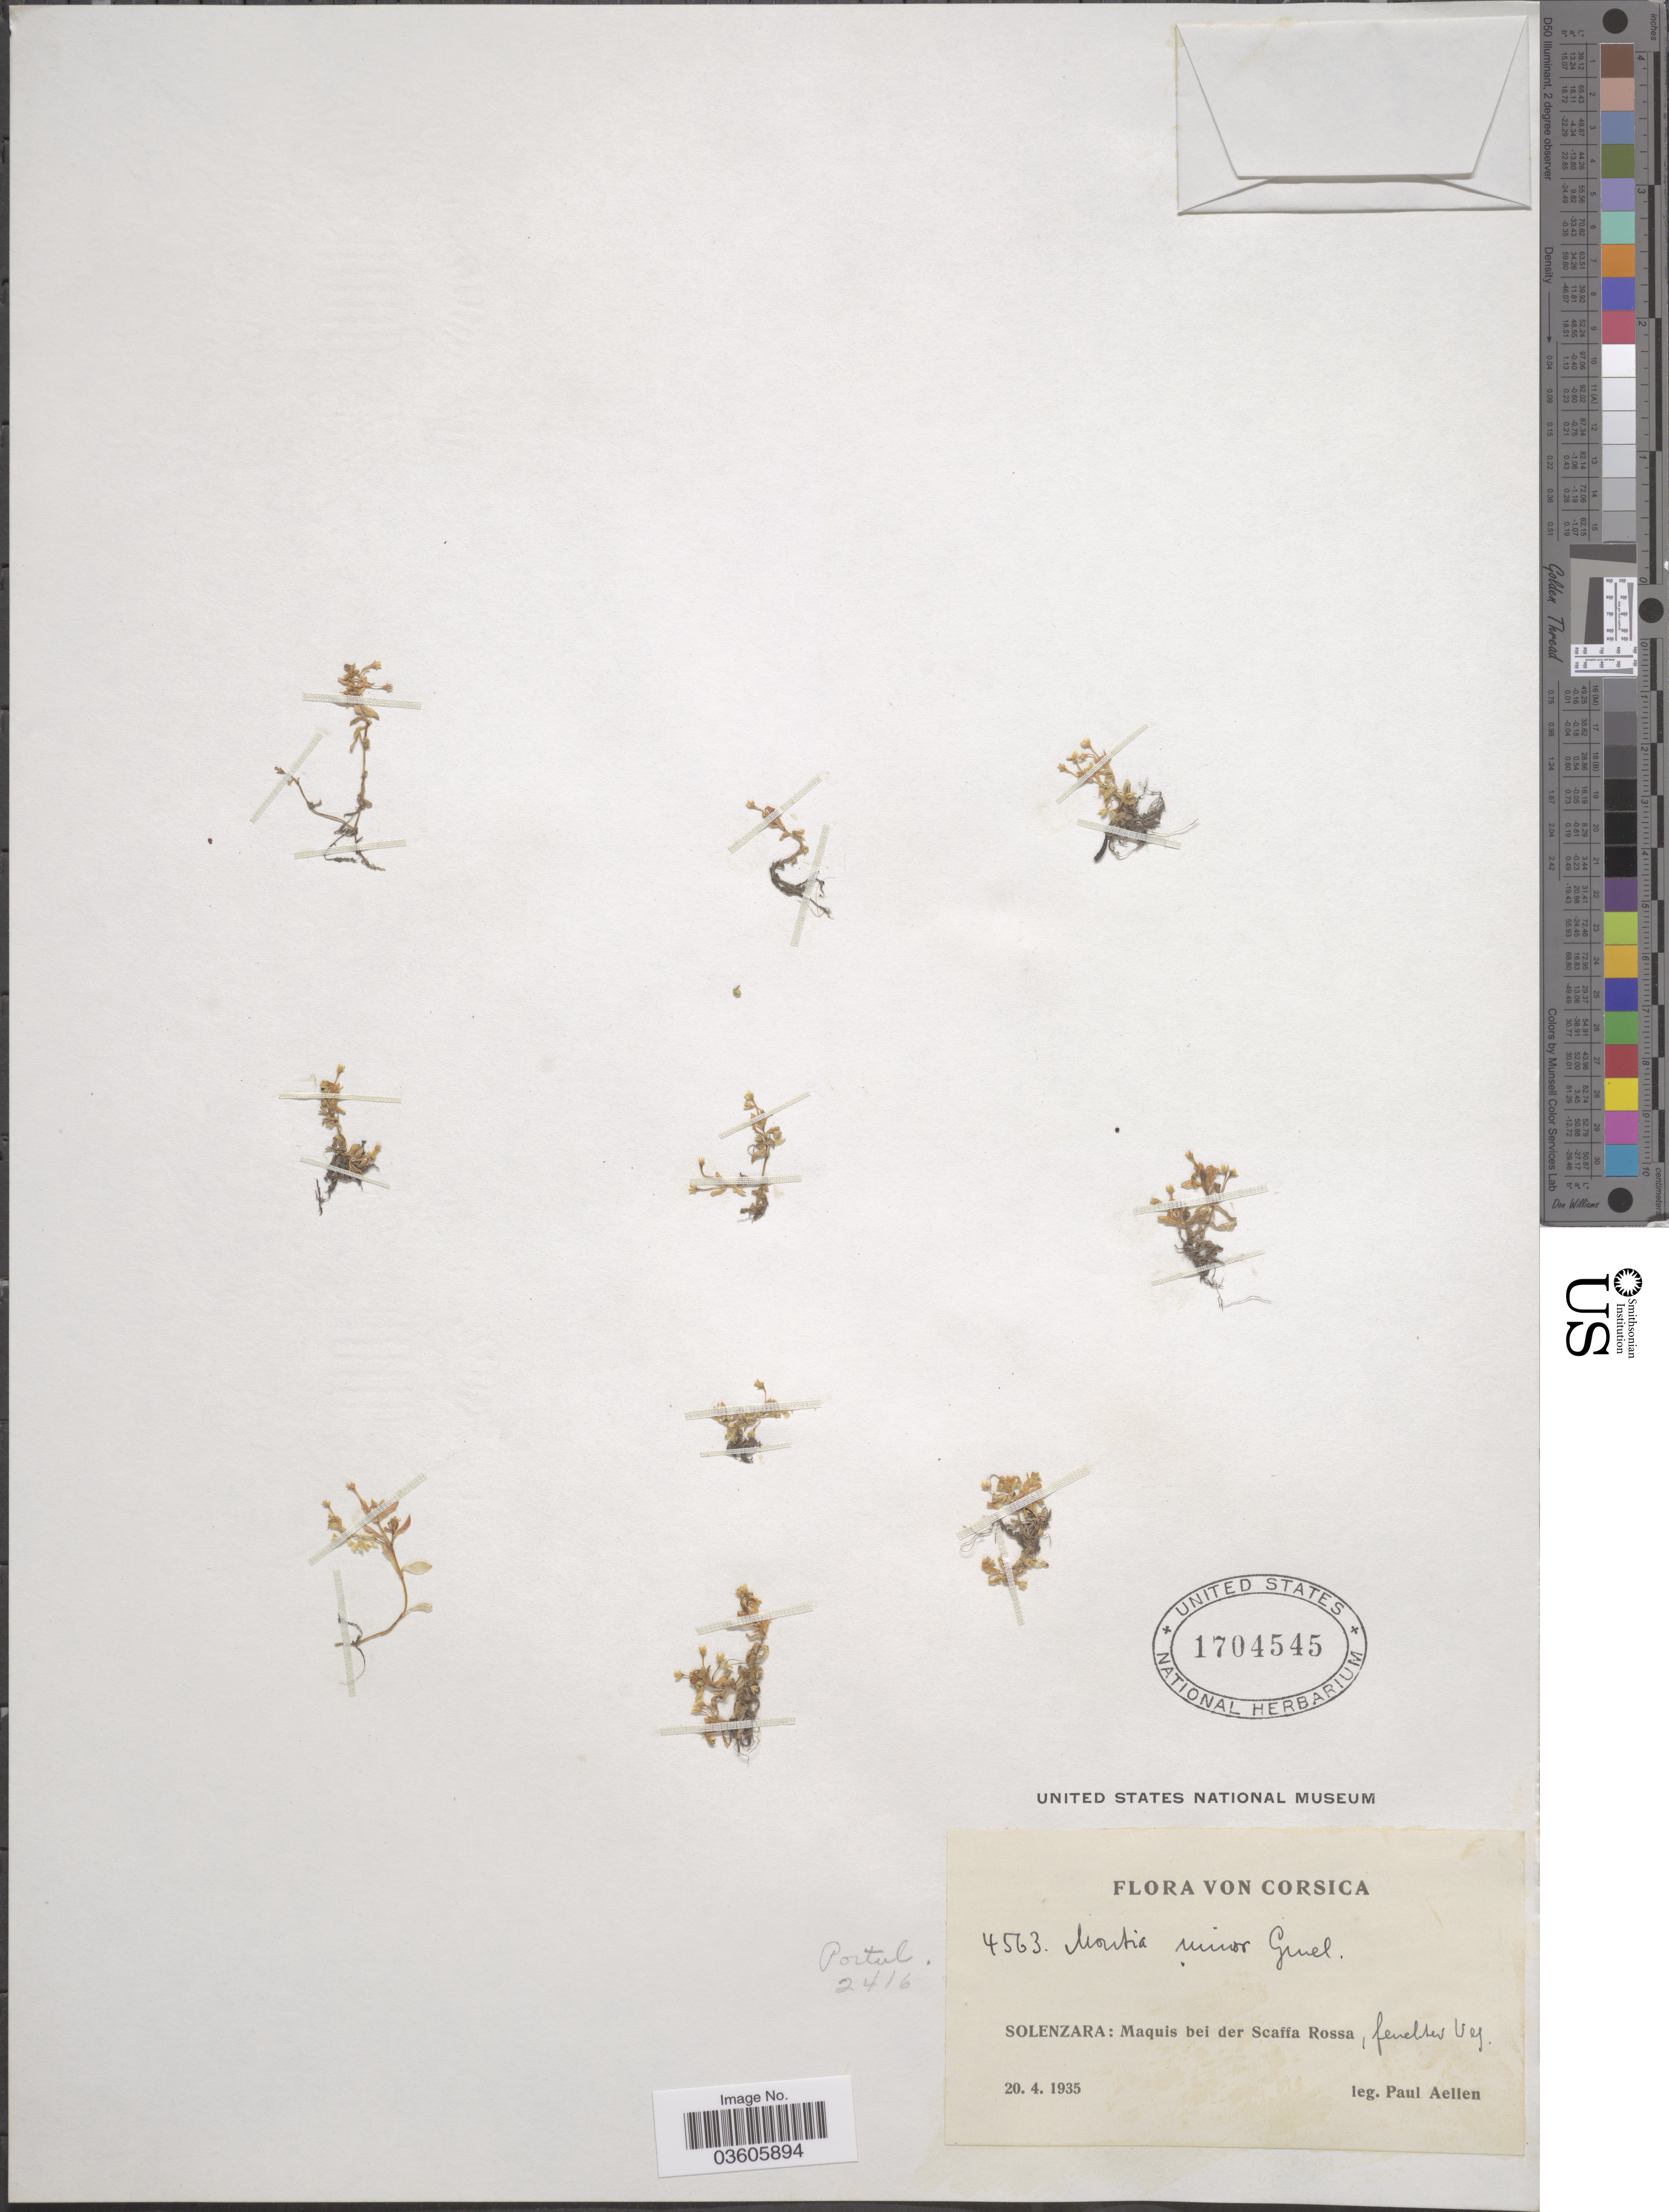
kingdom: Plantae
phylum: Tracheophyta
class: Magnoliopsida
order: Caryophyllales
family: Montiaceae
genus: Montia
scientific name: Montia minor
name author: C.C. Gmel.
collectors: P. Aellen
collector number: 4563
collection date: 1935-04-20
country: France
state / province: Corsica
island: Corse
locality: Solenzara: maquis bei der Scaffa Rossa.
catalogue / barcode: US 1704545